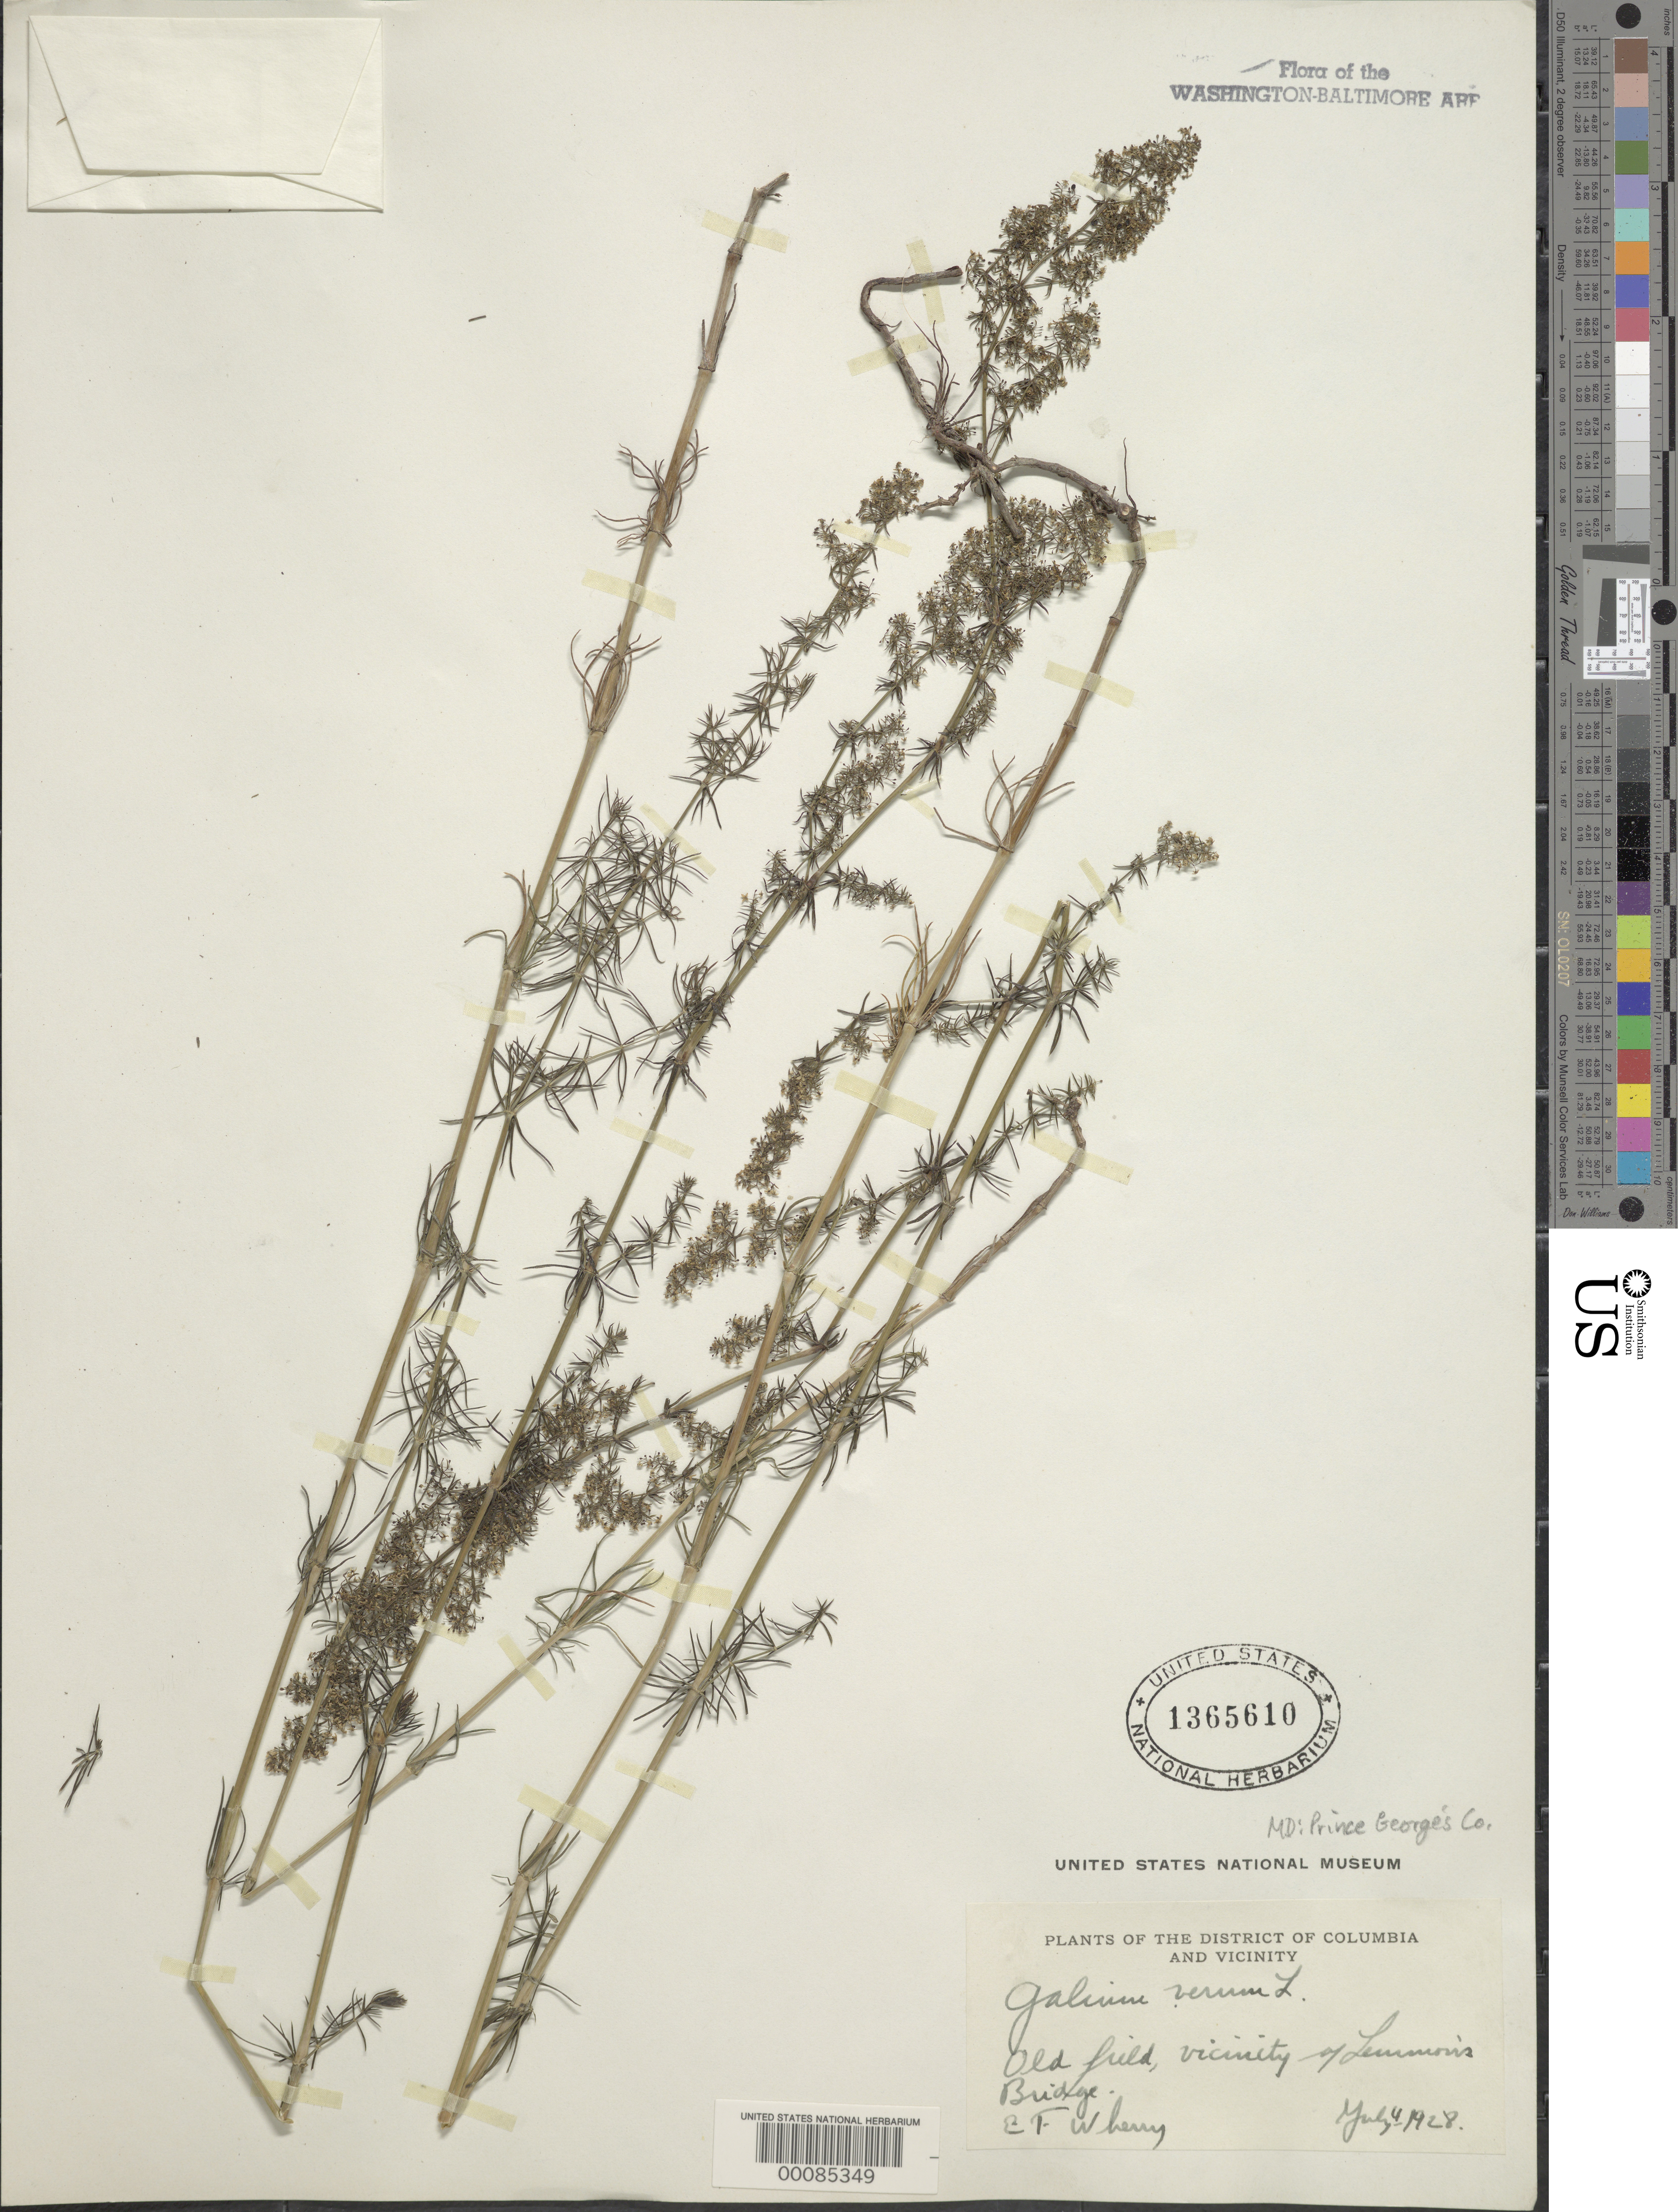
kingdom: Plantae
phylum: Tracheophyta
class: Magnoliopsida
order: Gentianales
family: Rubiaceae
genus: Galium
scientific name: Galium verum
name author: L.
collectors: E. T. Wherry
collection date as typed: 04 Jul 1928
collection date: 1928-07-04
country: United States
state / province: Maryland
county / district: Anne Arundel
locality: Vicinity of Lemons Bridge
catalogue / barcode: US 1365610